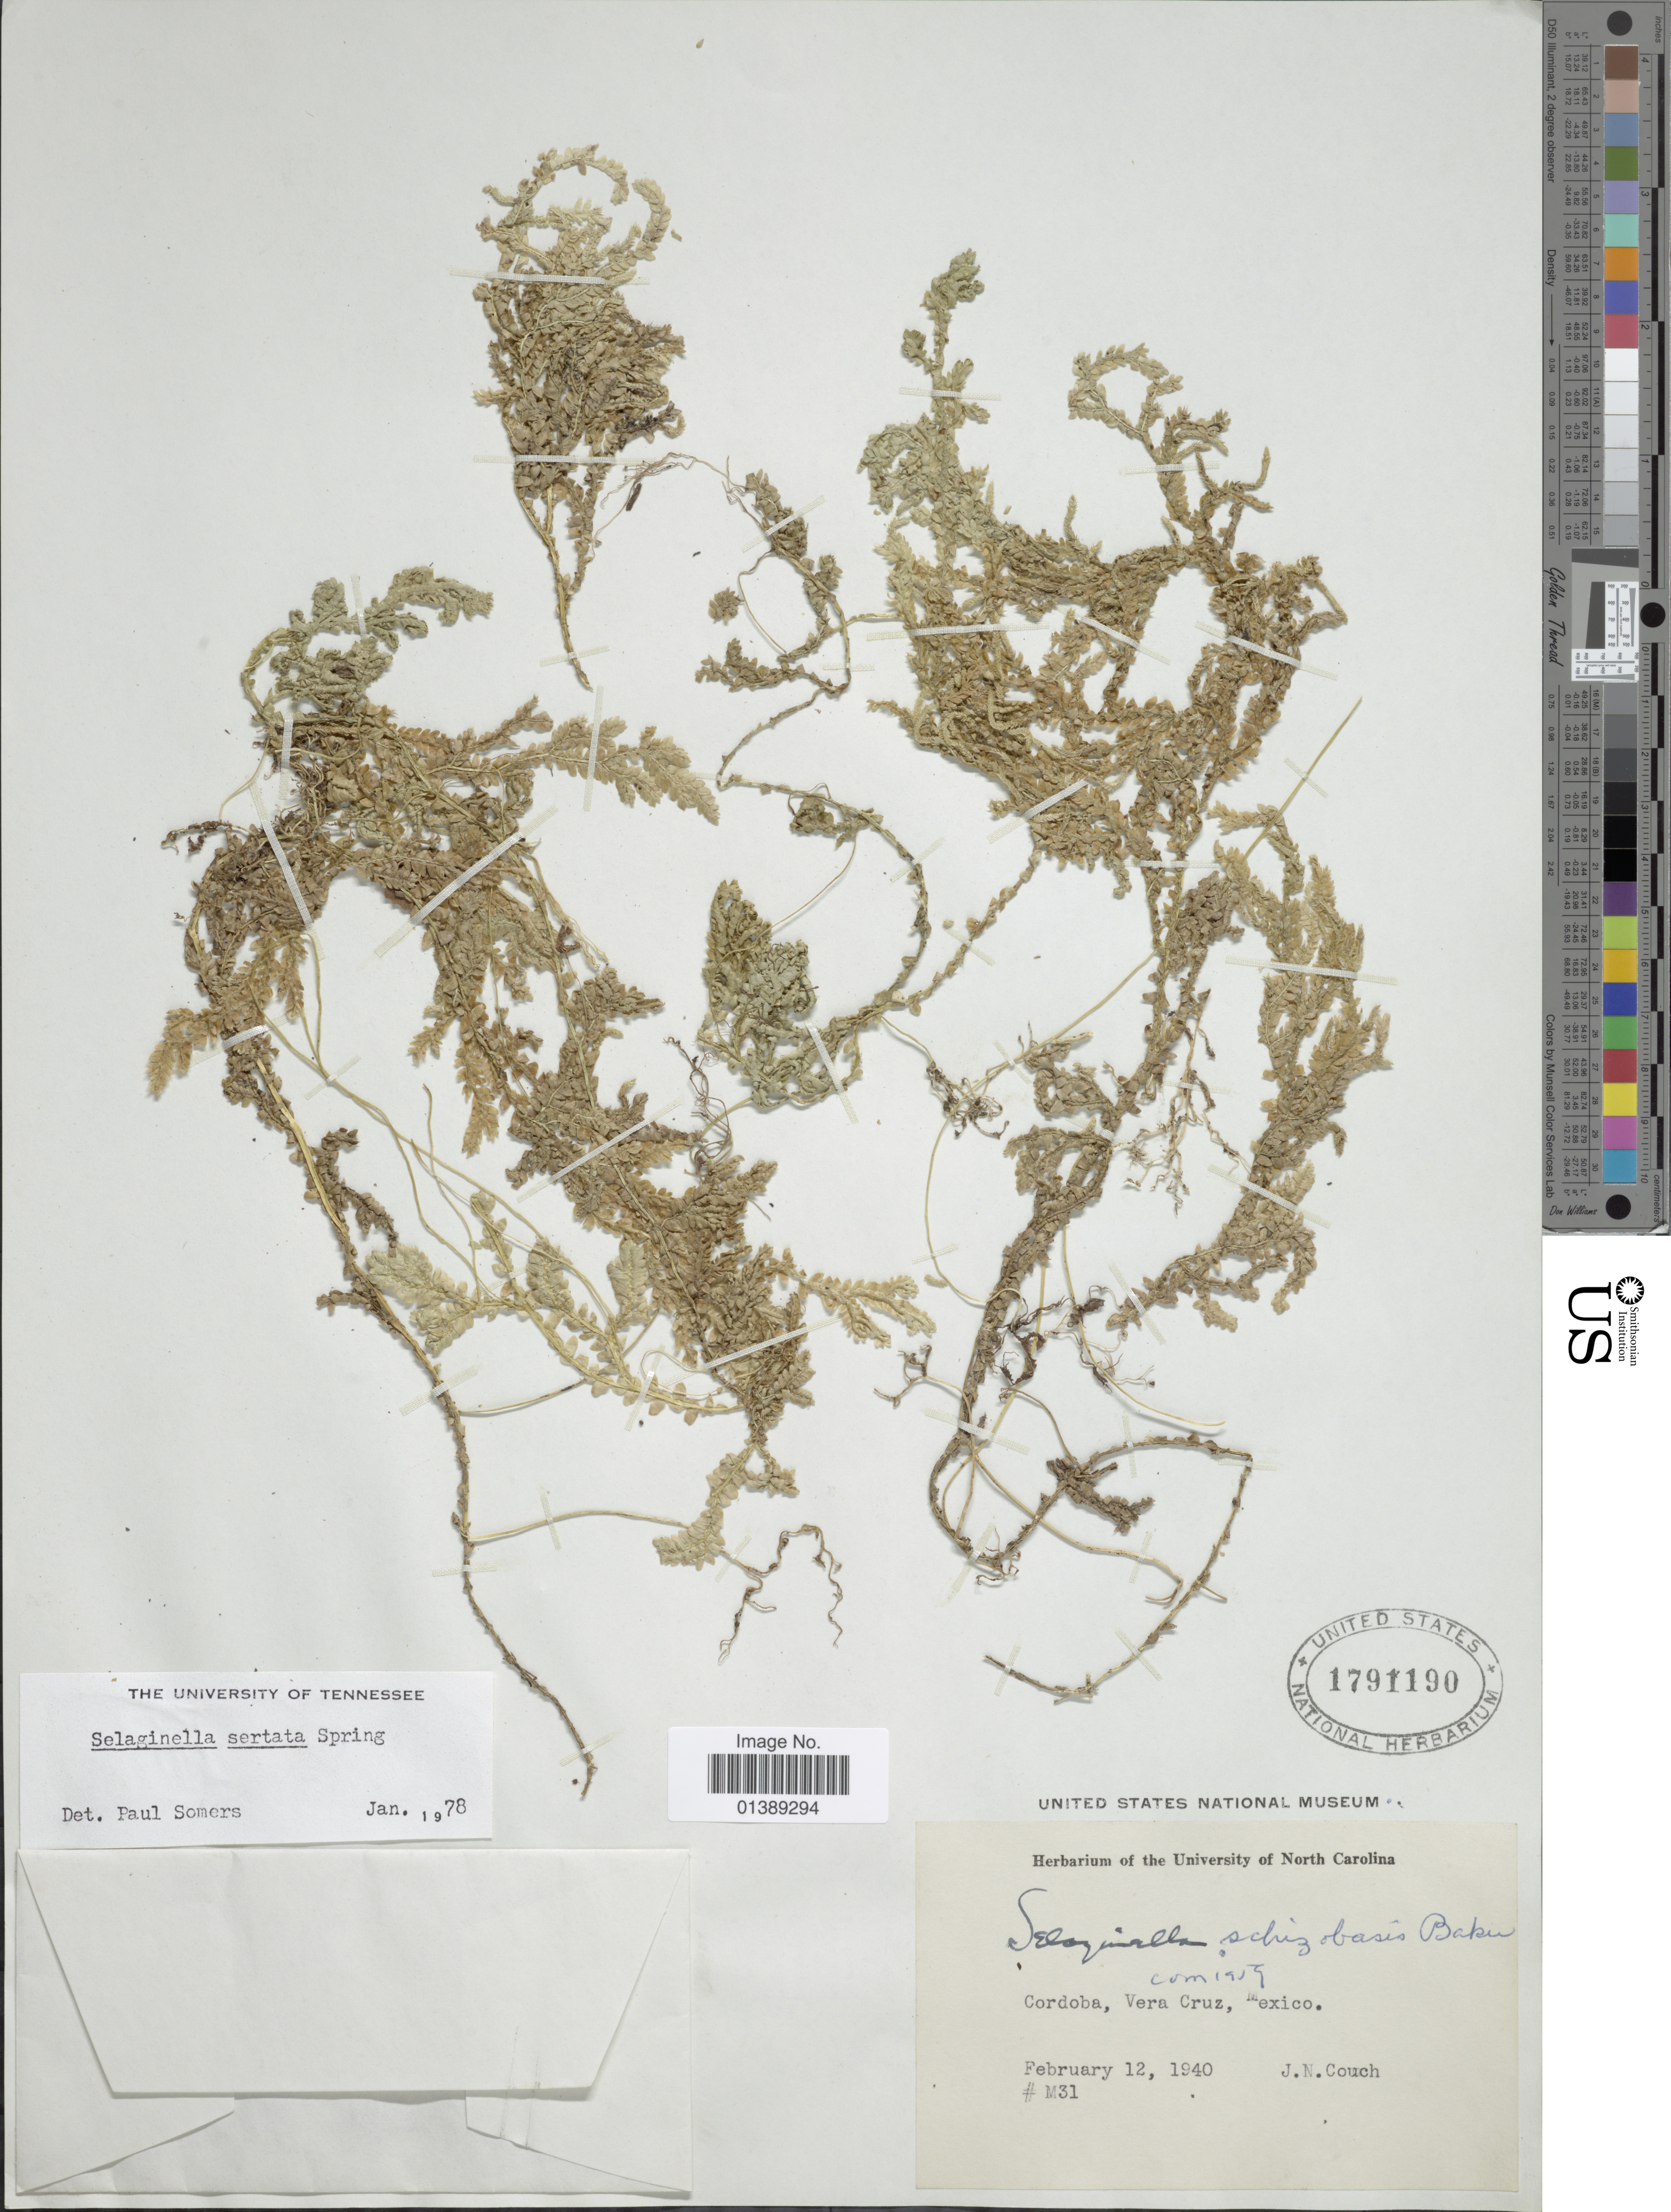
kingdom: Plantae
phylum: Tracheophyta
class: Lycopodiopsida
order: Selaginellales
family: Selaginellaceae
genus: Selaginella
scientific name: Selaginella sertata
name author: Spring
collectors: J. N. Couch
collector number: M31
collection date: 1940-02-12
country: Mexico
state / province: Veracruz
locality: Cordoba, Vera Cruz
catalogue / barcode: US 1791190